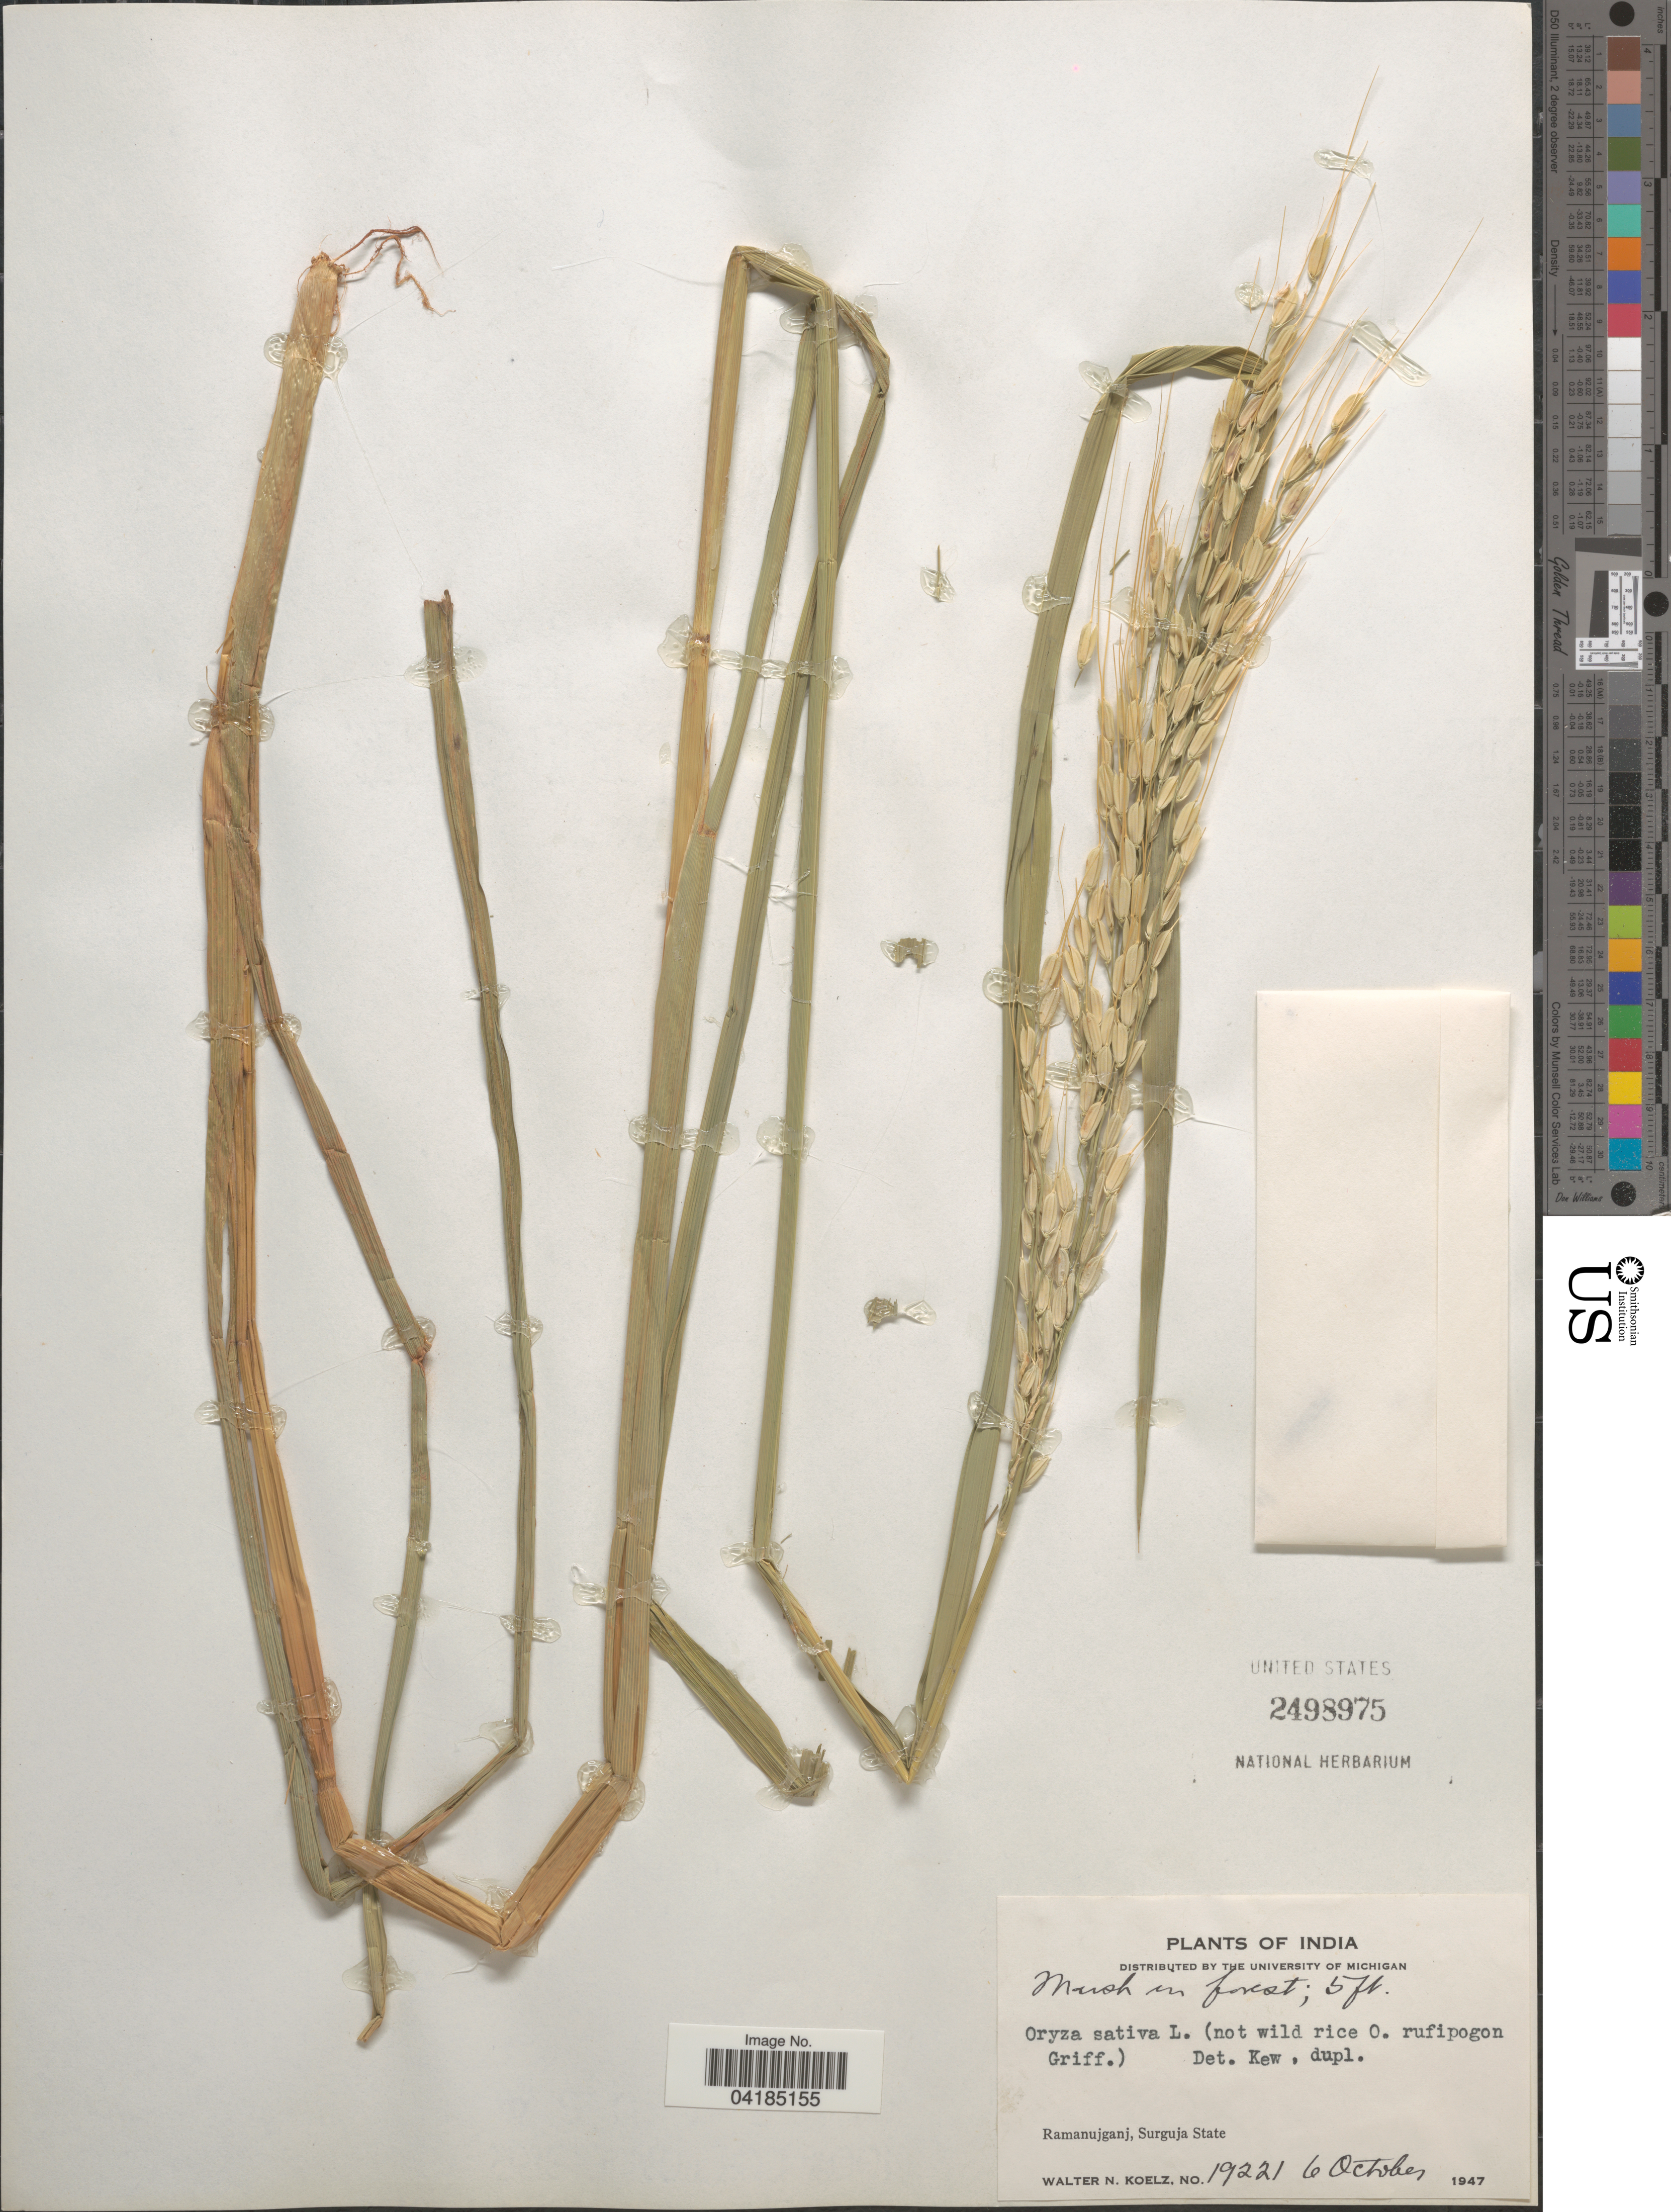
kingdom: Plantae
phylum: Tracheophyta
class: Liliopsida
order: Poales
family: Poaceae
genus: Oryza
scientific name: Oryza sativa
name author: L.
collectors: W. N. Koelz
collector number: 19221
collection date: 1947-10-06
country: India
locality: Ramanujganj, Surguja State.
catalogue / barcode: US 2498975